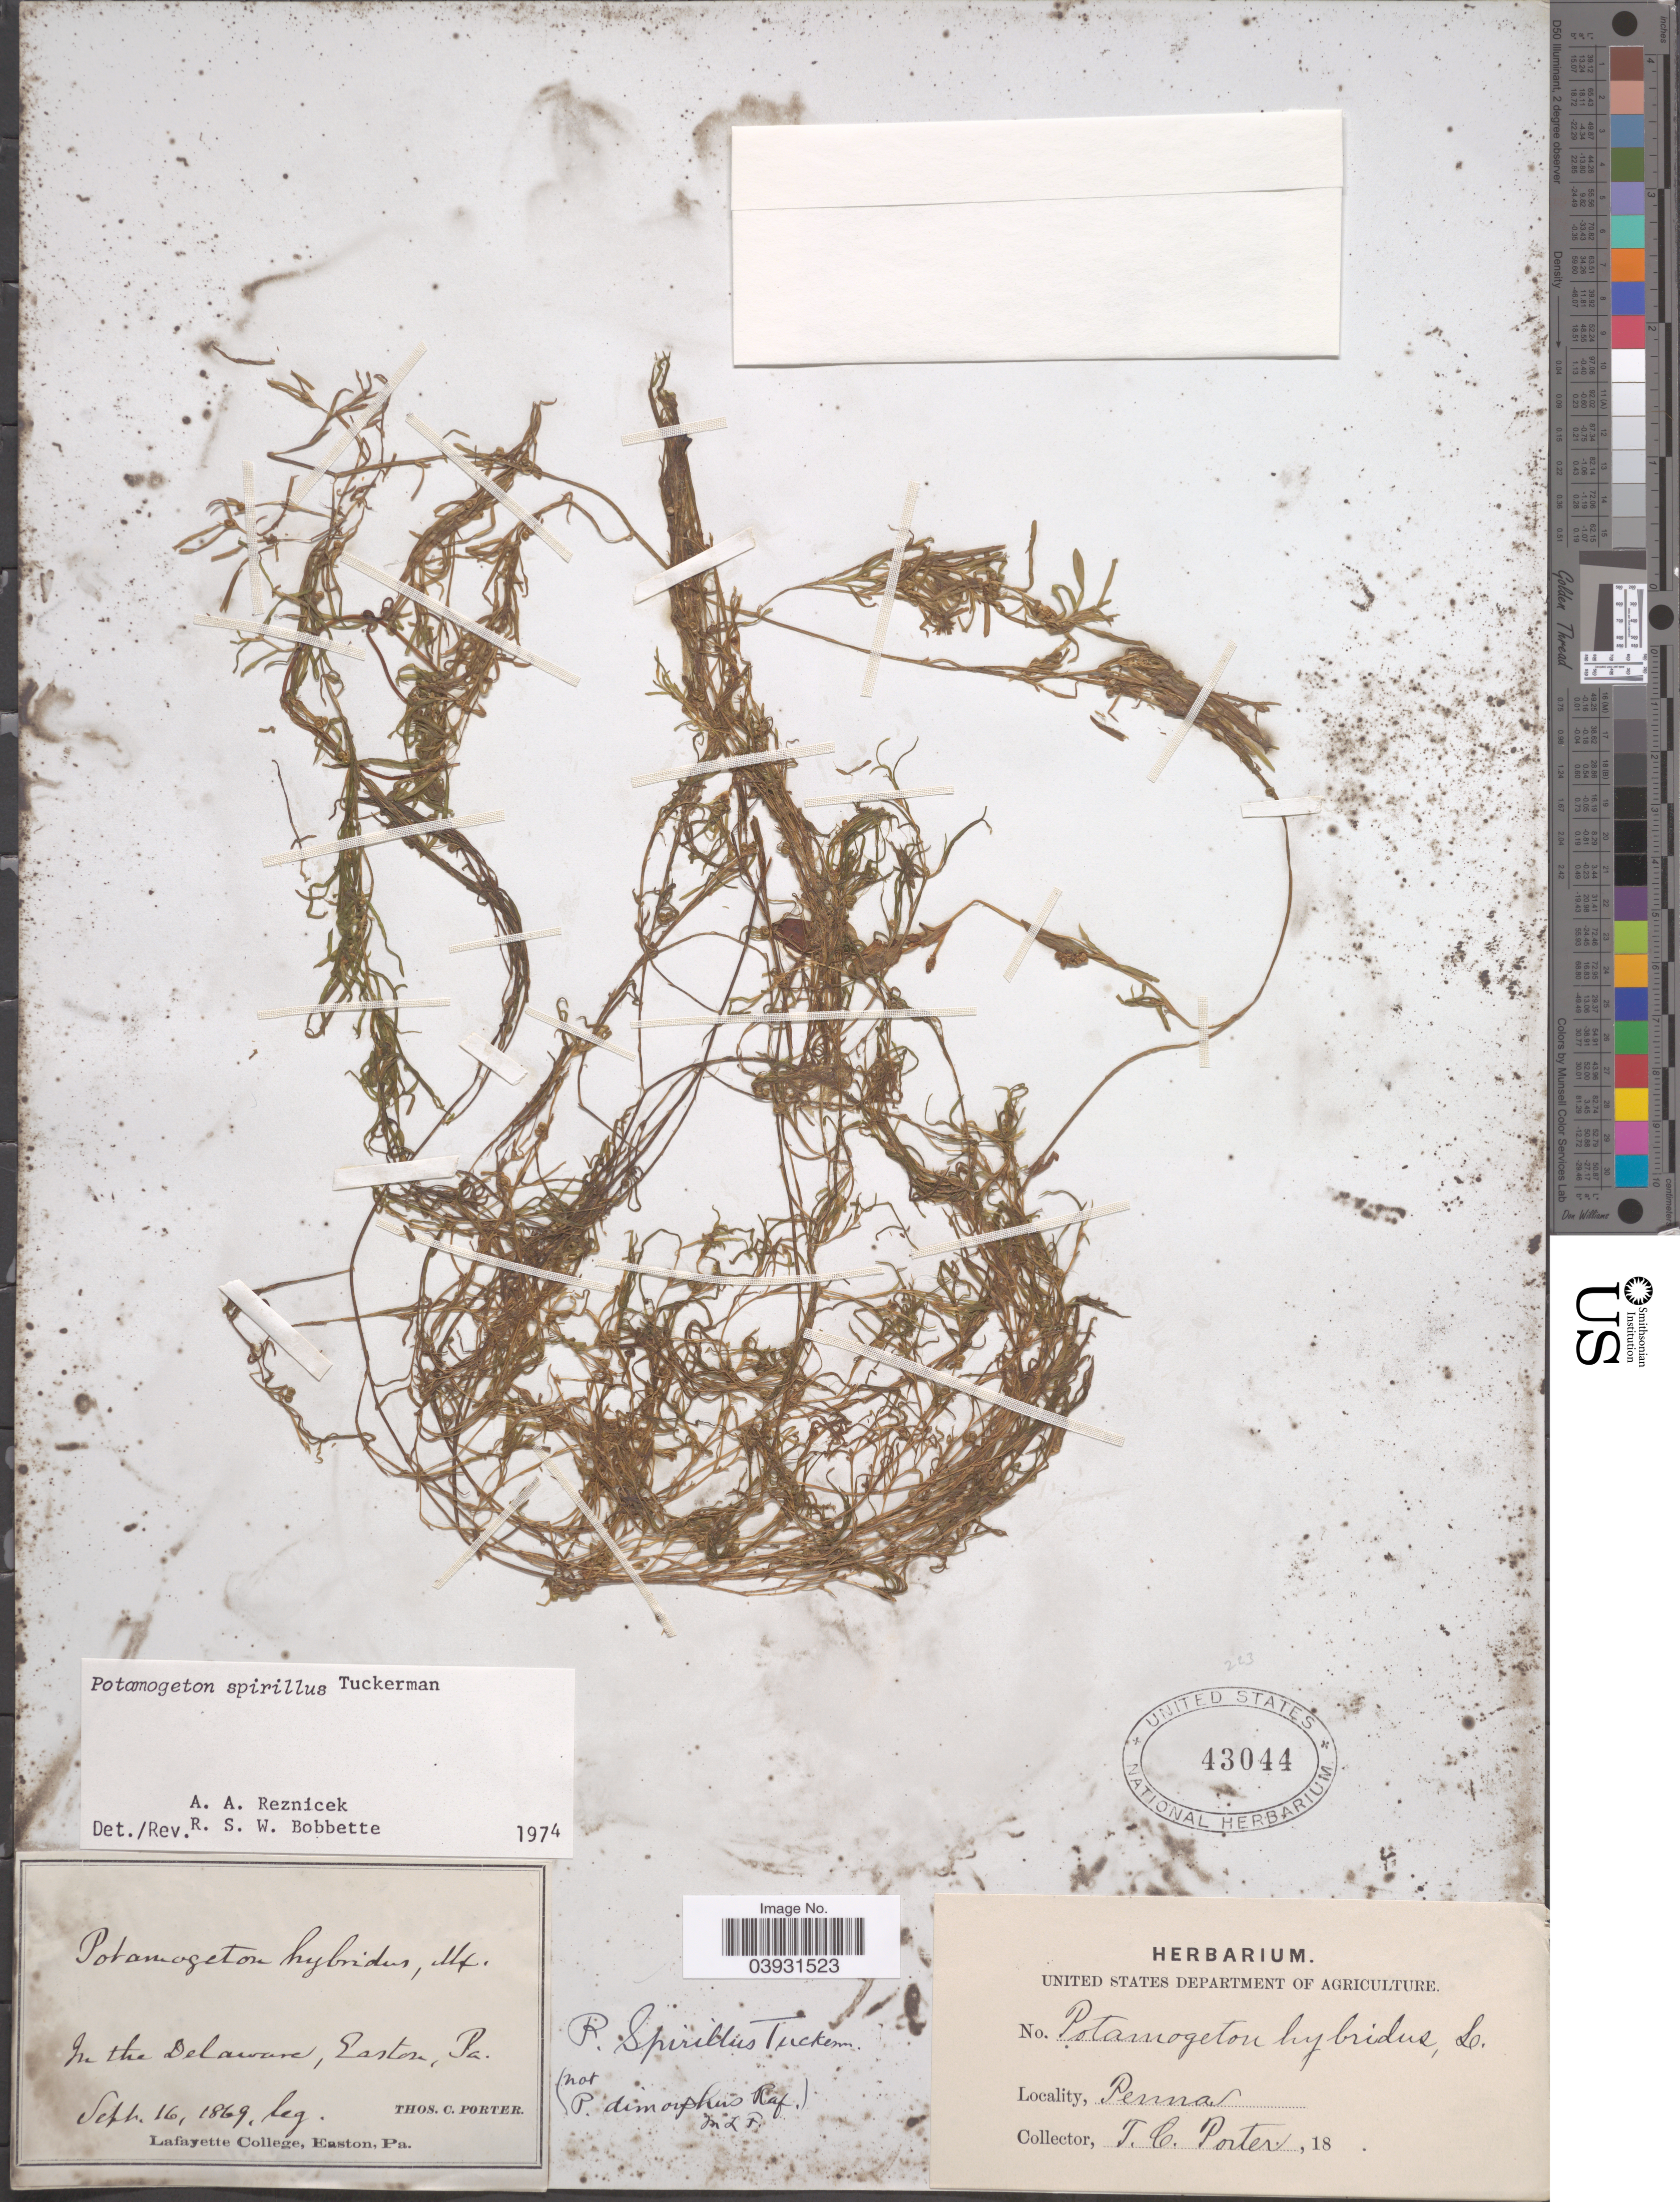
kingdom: Plantae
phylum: Tracheophyta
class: Liliopsida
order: Alismatales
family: Potamogetonaceae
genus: Potamogeton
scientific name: Potamogeton spirillus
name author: Tuck.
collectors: T. Porter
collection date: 1869-09-16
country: United States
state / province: Pennsylvania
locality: In the Delaware, Easton.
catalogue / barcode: US 43044